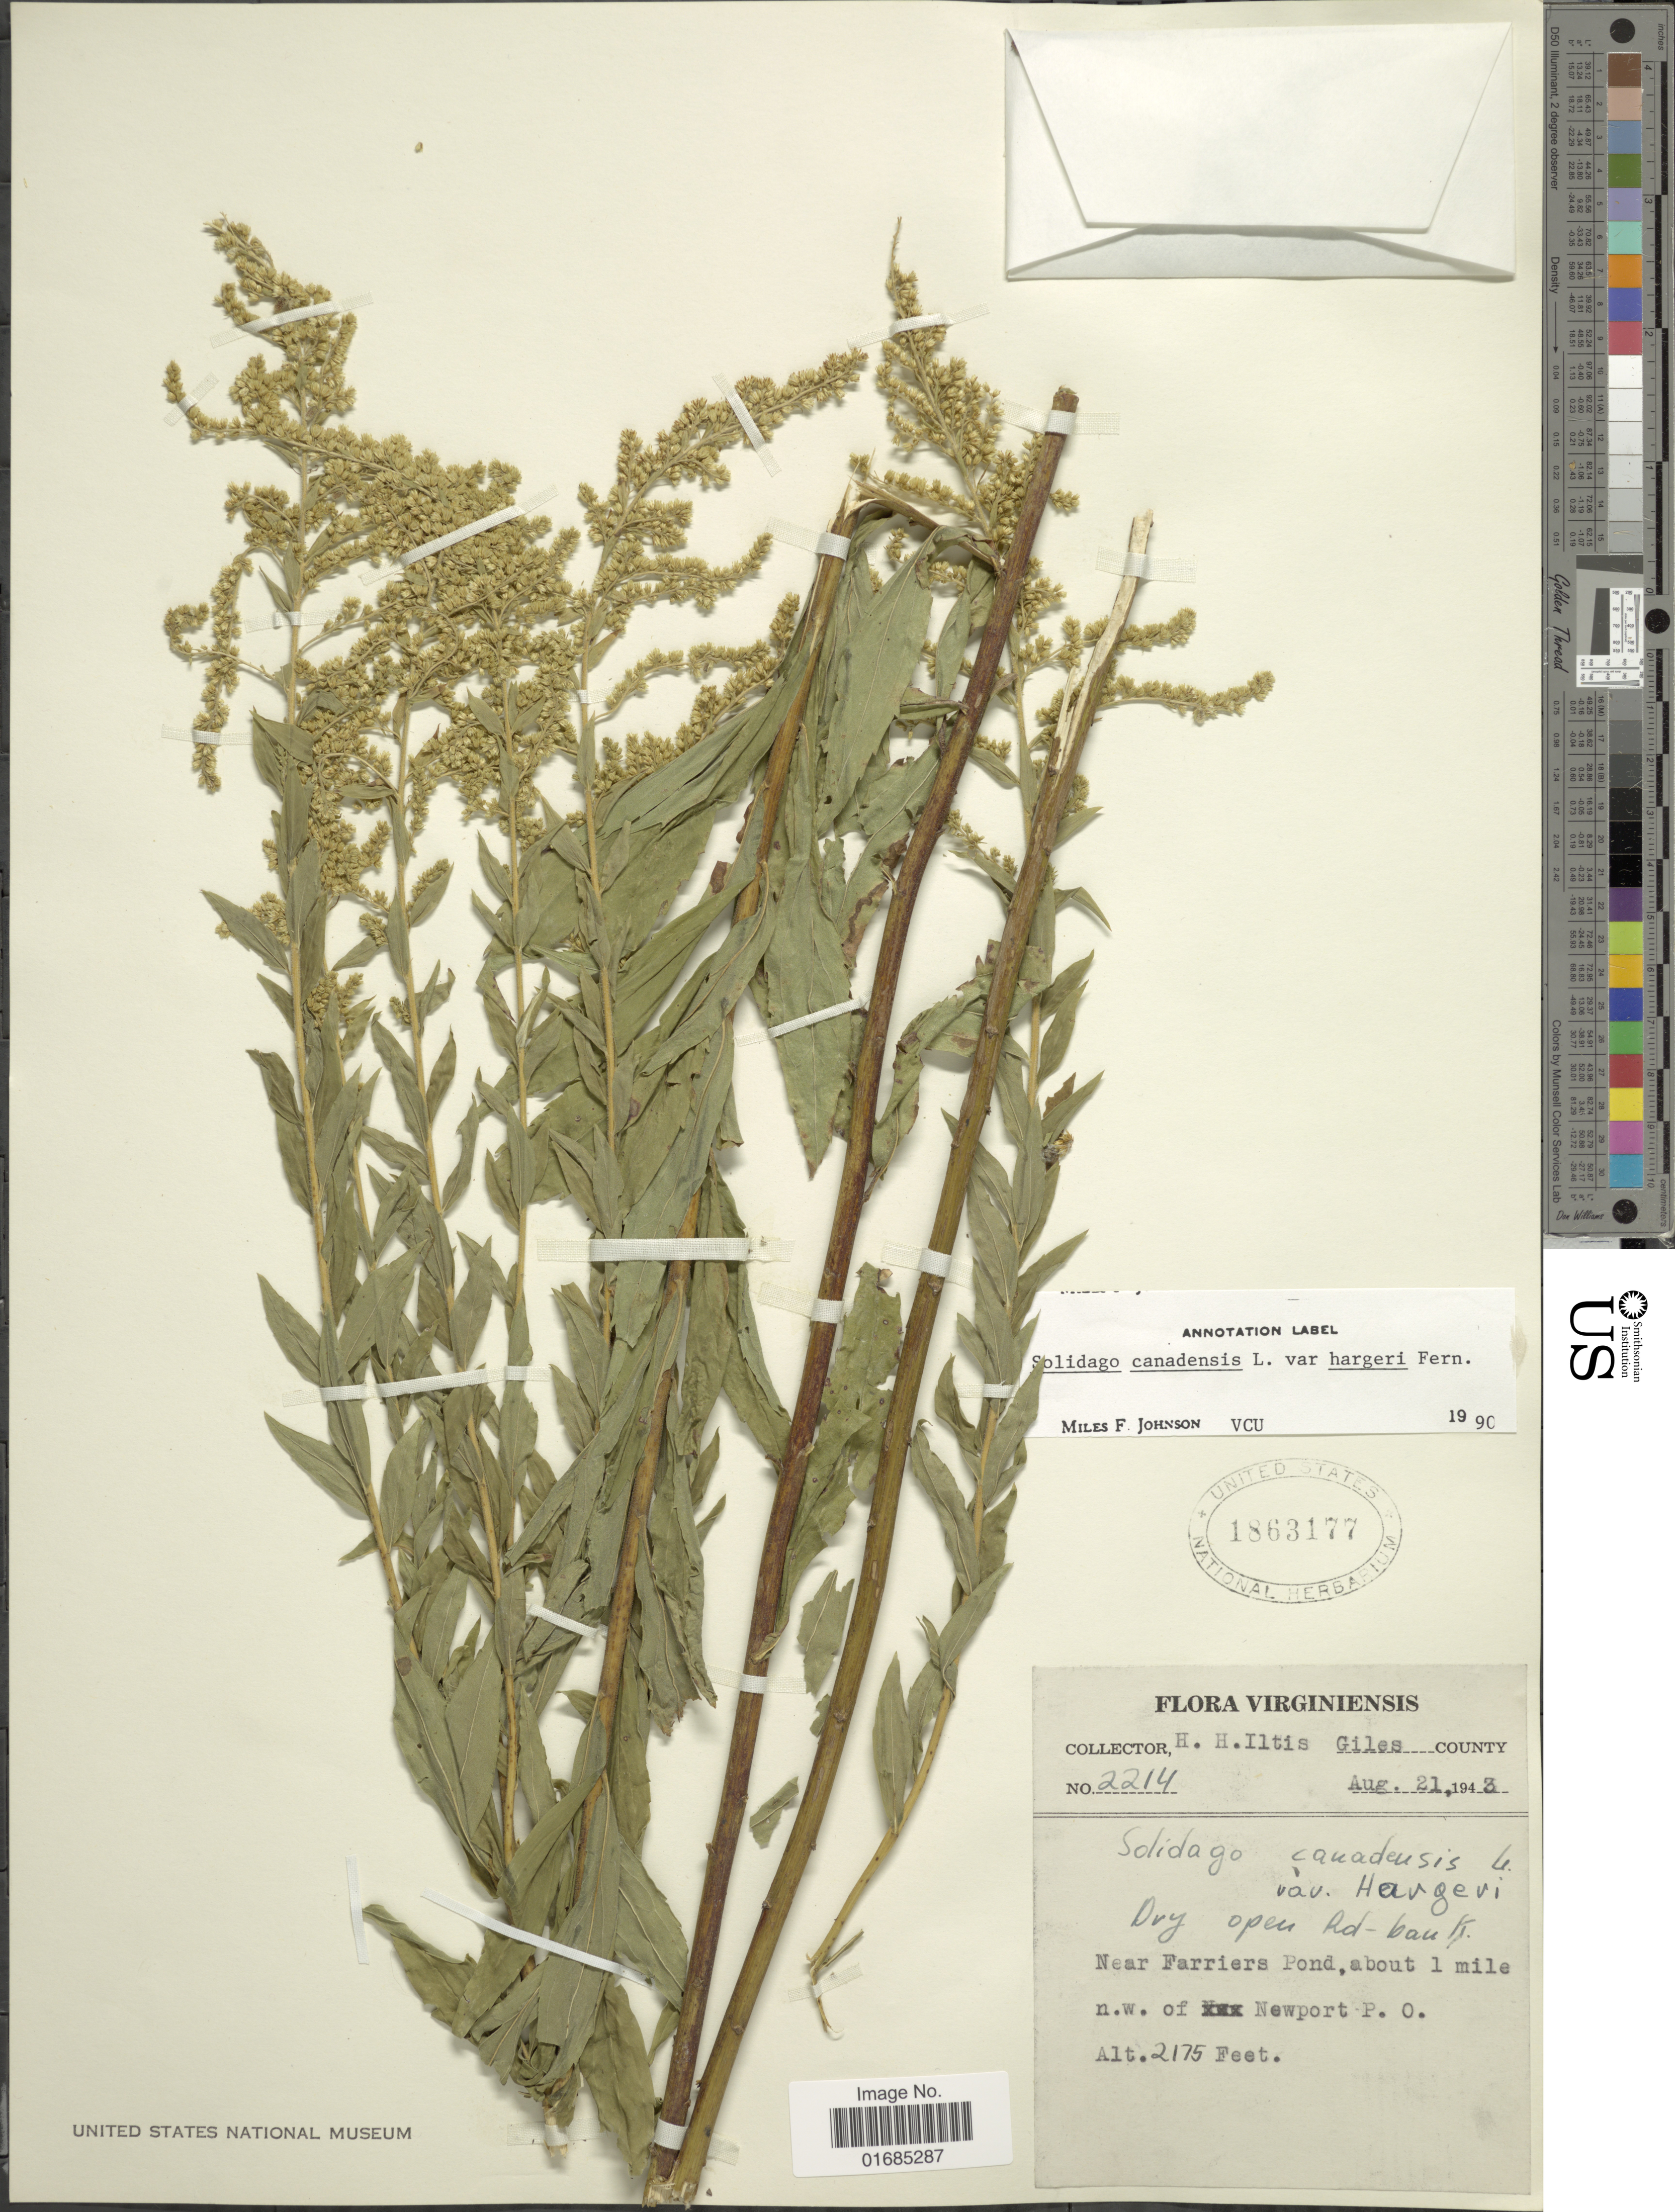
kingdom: Plantae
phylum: Tracheophyta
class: Magnoliopsida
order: Asterales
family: Asteraceae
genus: Solidago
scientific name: Solidago canadensis var. canadensis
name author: L.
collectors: H. H. Iltis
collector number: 2214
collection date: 1943-08-21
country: United States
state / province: Virginia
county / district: Giles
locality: dry open Rd-bank, near Farriers Pond, about 1 mile, n.w. of Newport P.O.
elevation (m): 663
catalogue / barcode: US 1863177